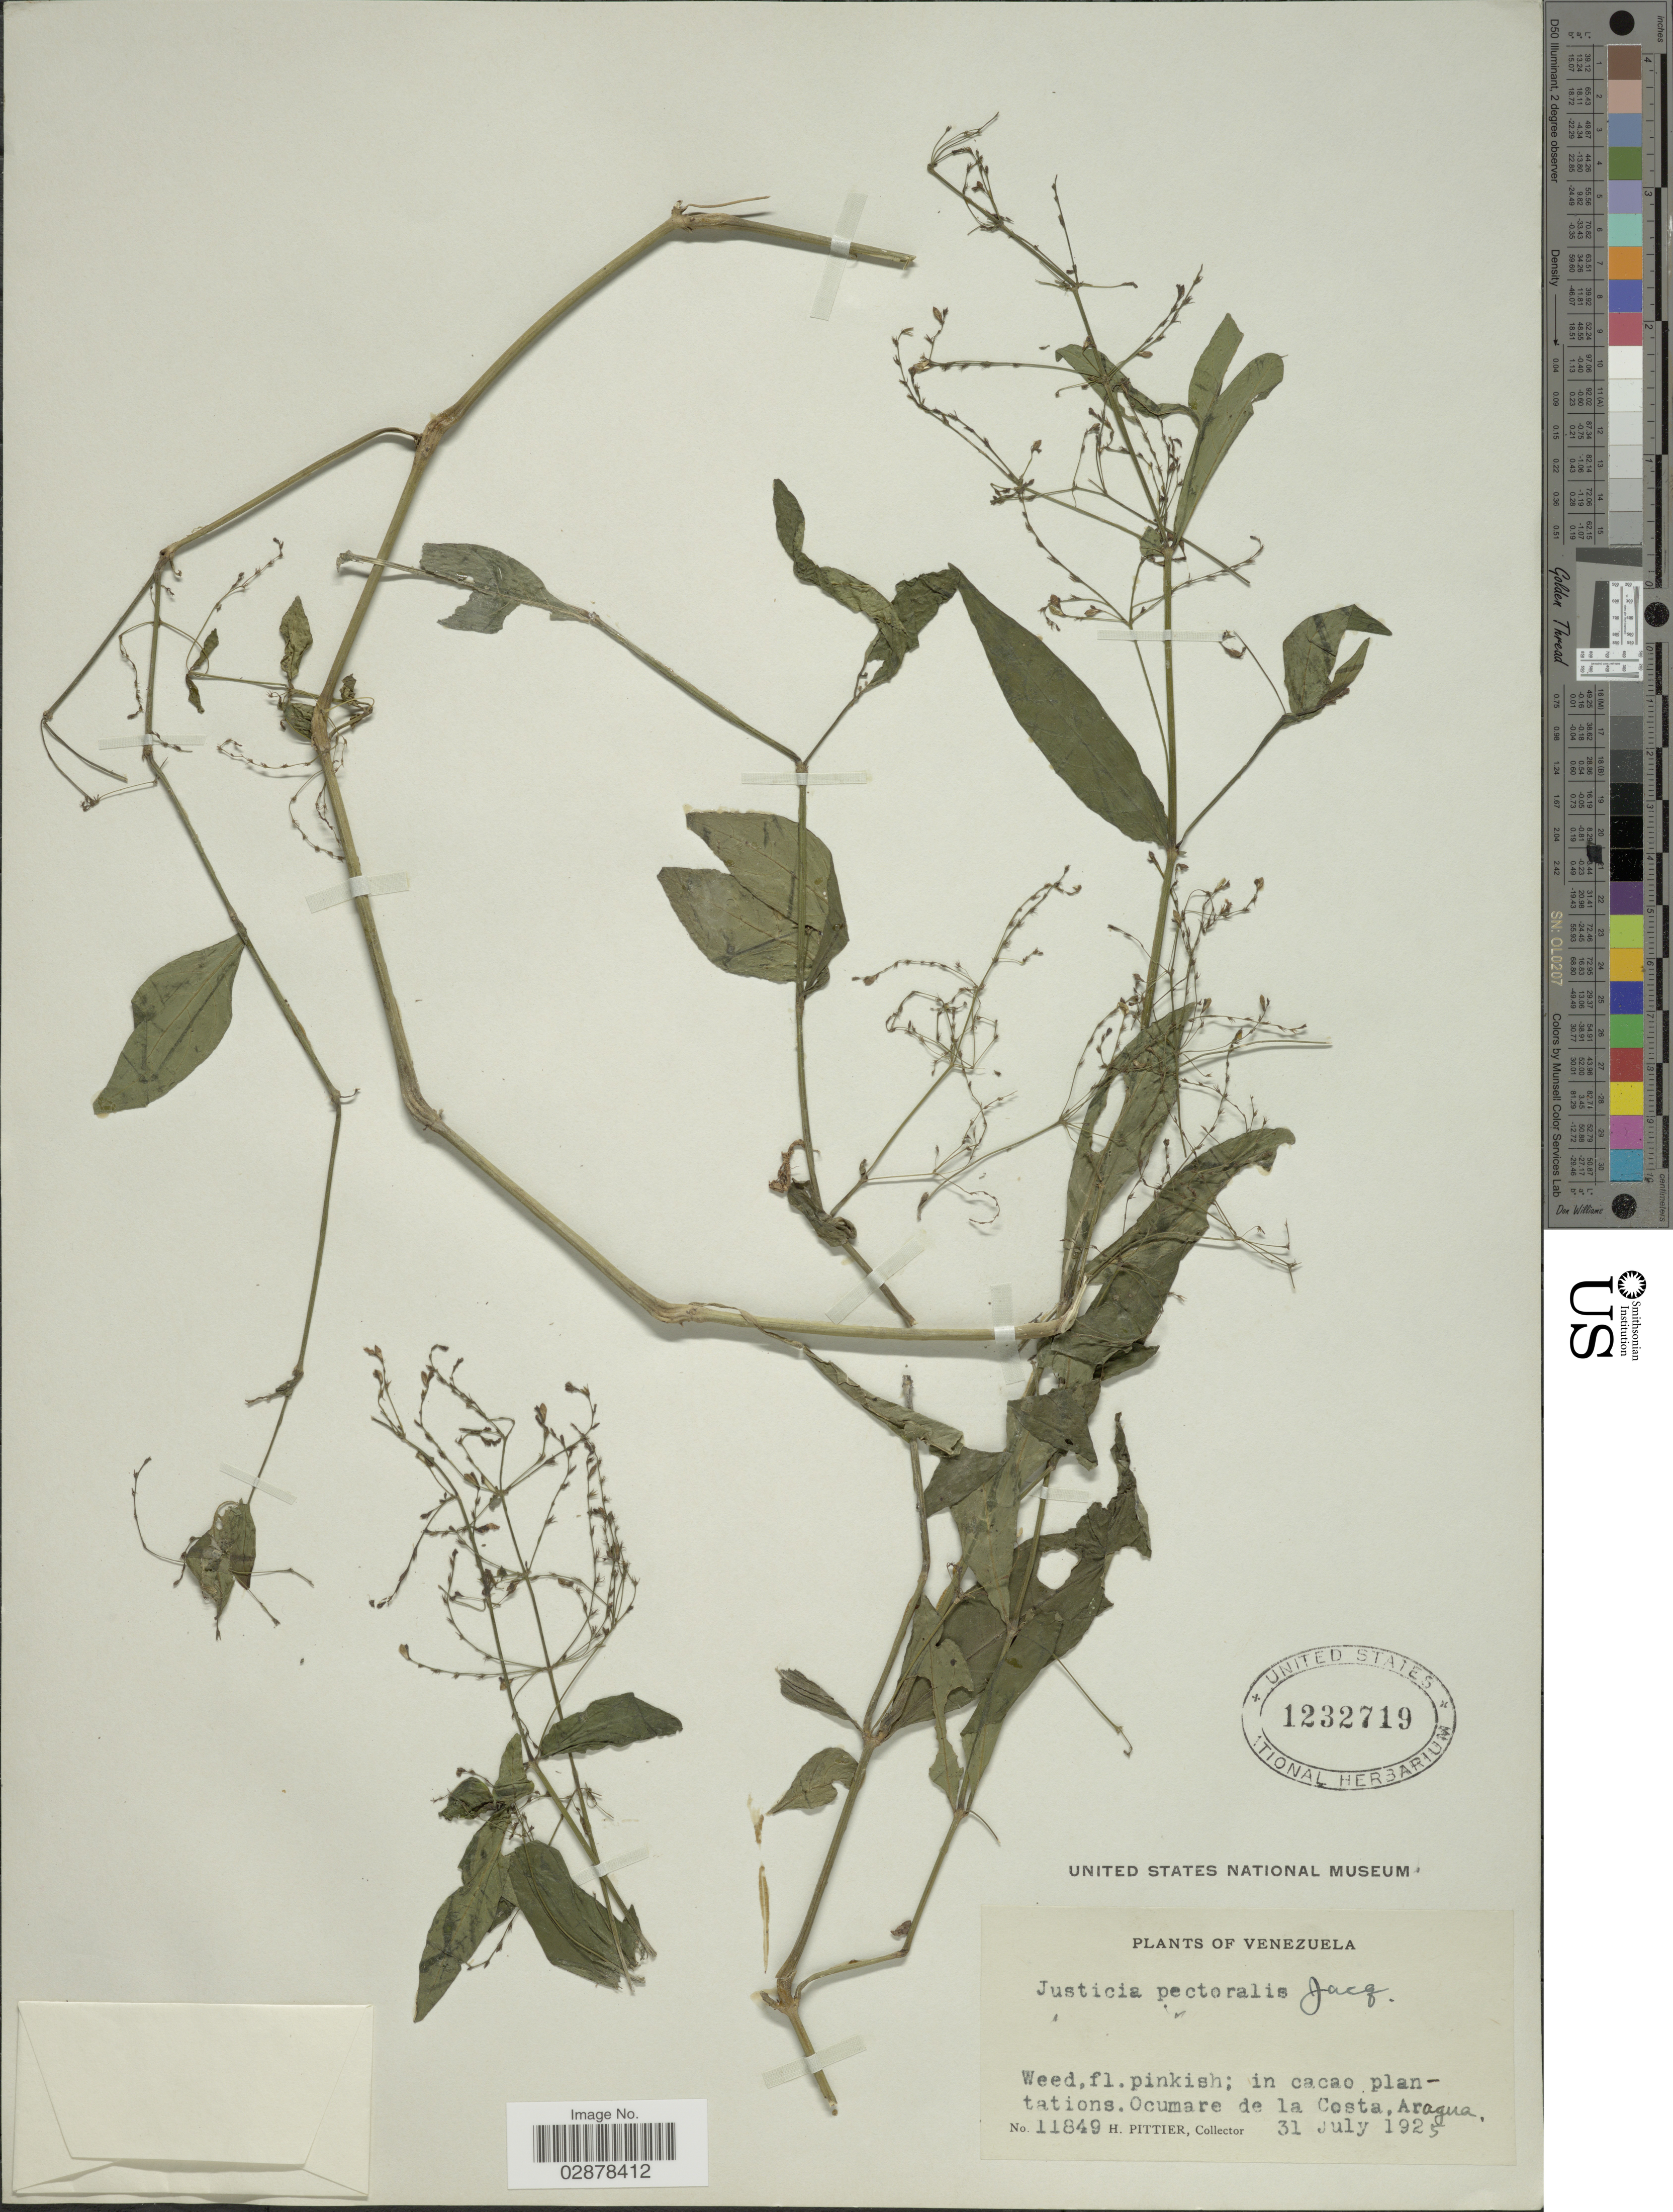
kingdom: Plantae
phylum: Tracheophyta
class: Magnoliopsida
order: Lamiales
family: Acanthaceae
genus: Justicia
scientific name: Justicia comata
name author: (L.) Lam.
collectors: H. F. Pittier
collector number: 11849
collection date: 1925-07-31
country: Venezuela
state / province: Aragua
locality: Ocumare de la Costa.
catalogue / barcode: US 1232719